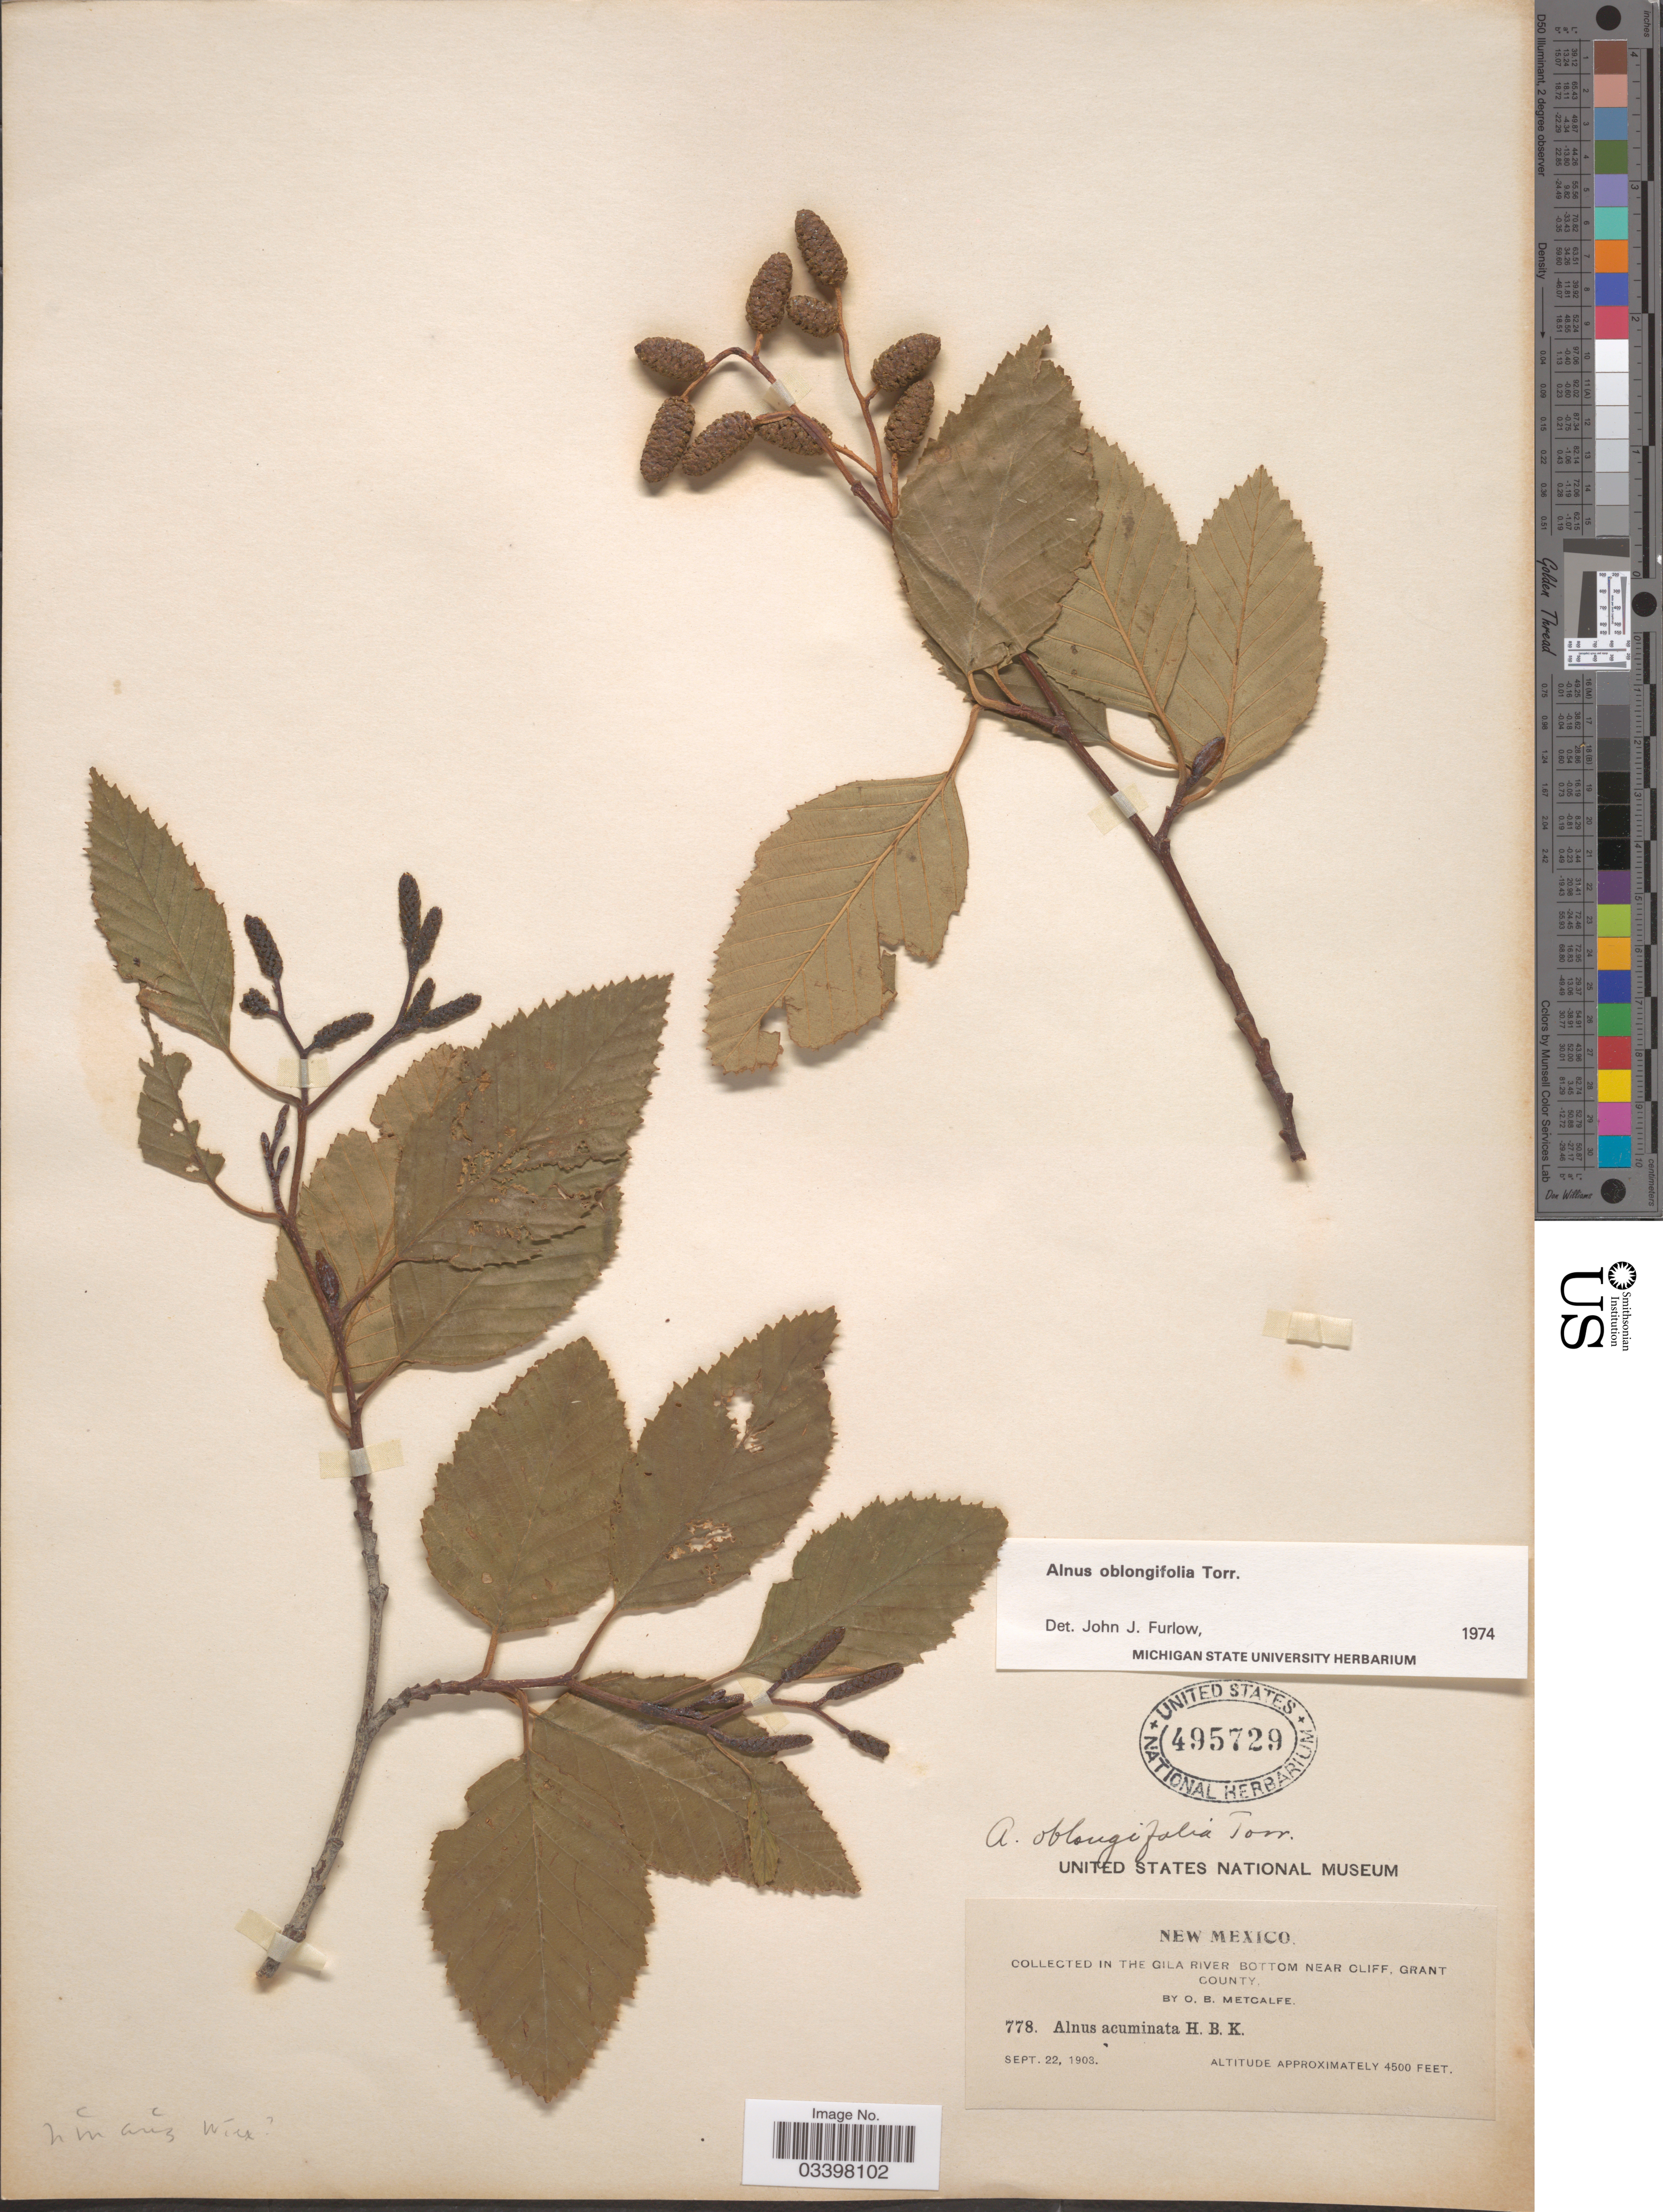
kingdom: Plantae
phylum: Tracheophyta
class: Magnoliopsida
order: Fagales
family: Betulaceae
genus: Alnus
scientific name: Alnus oblongifolia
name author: Torr. in Emory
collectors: O. B. Metcalfe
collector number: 778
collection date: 1903-09-22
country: United States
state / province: New Mexico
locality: In the Gila River bottom near Cliff, Grant County.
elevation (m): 1372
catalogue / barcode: US 495729